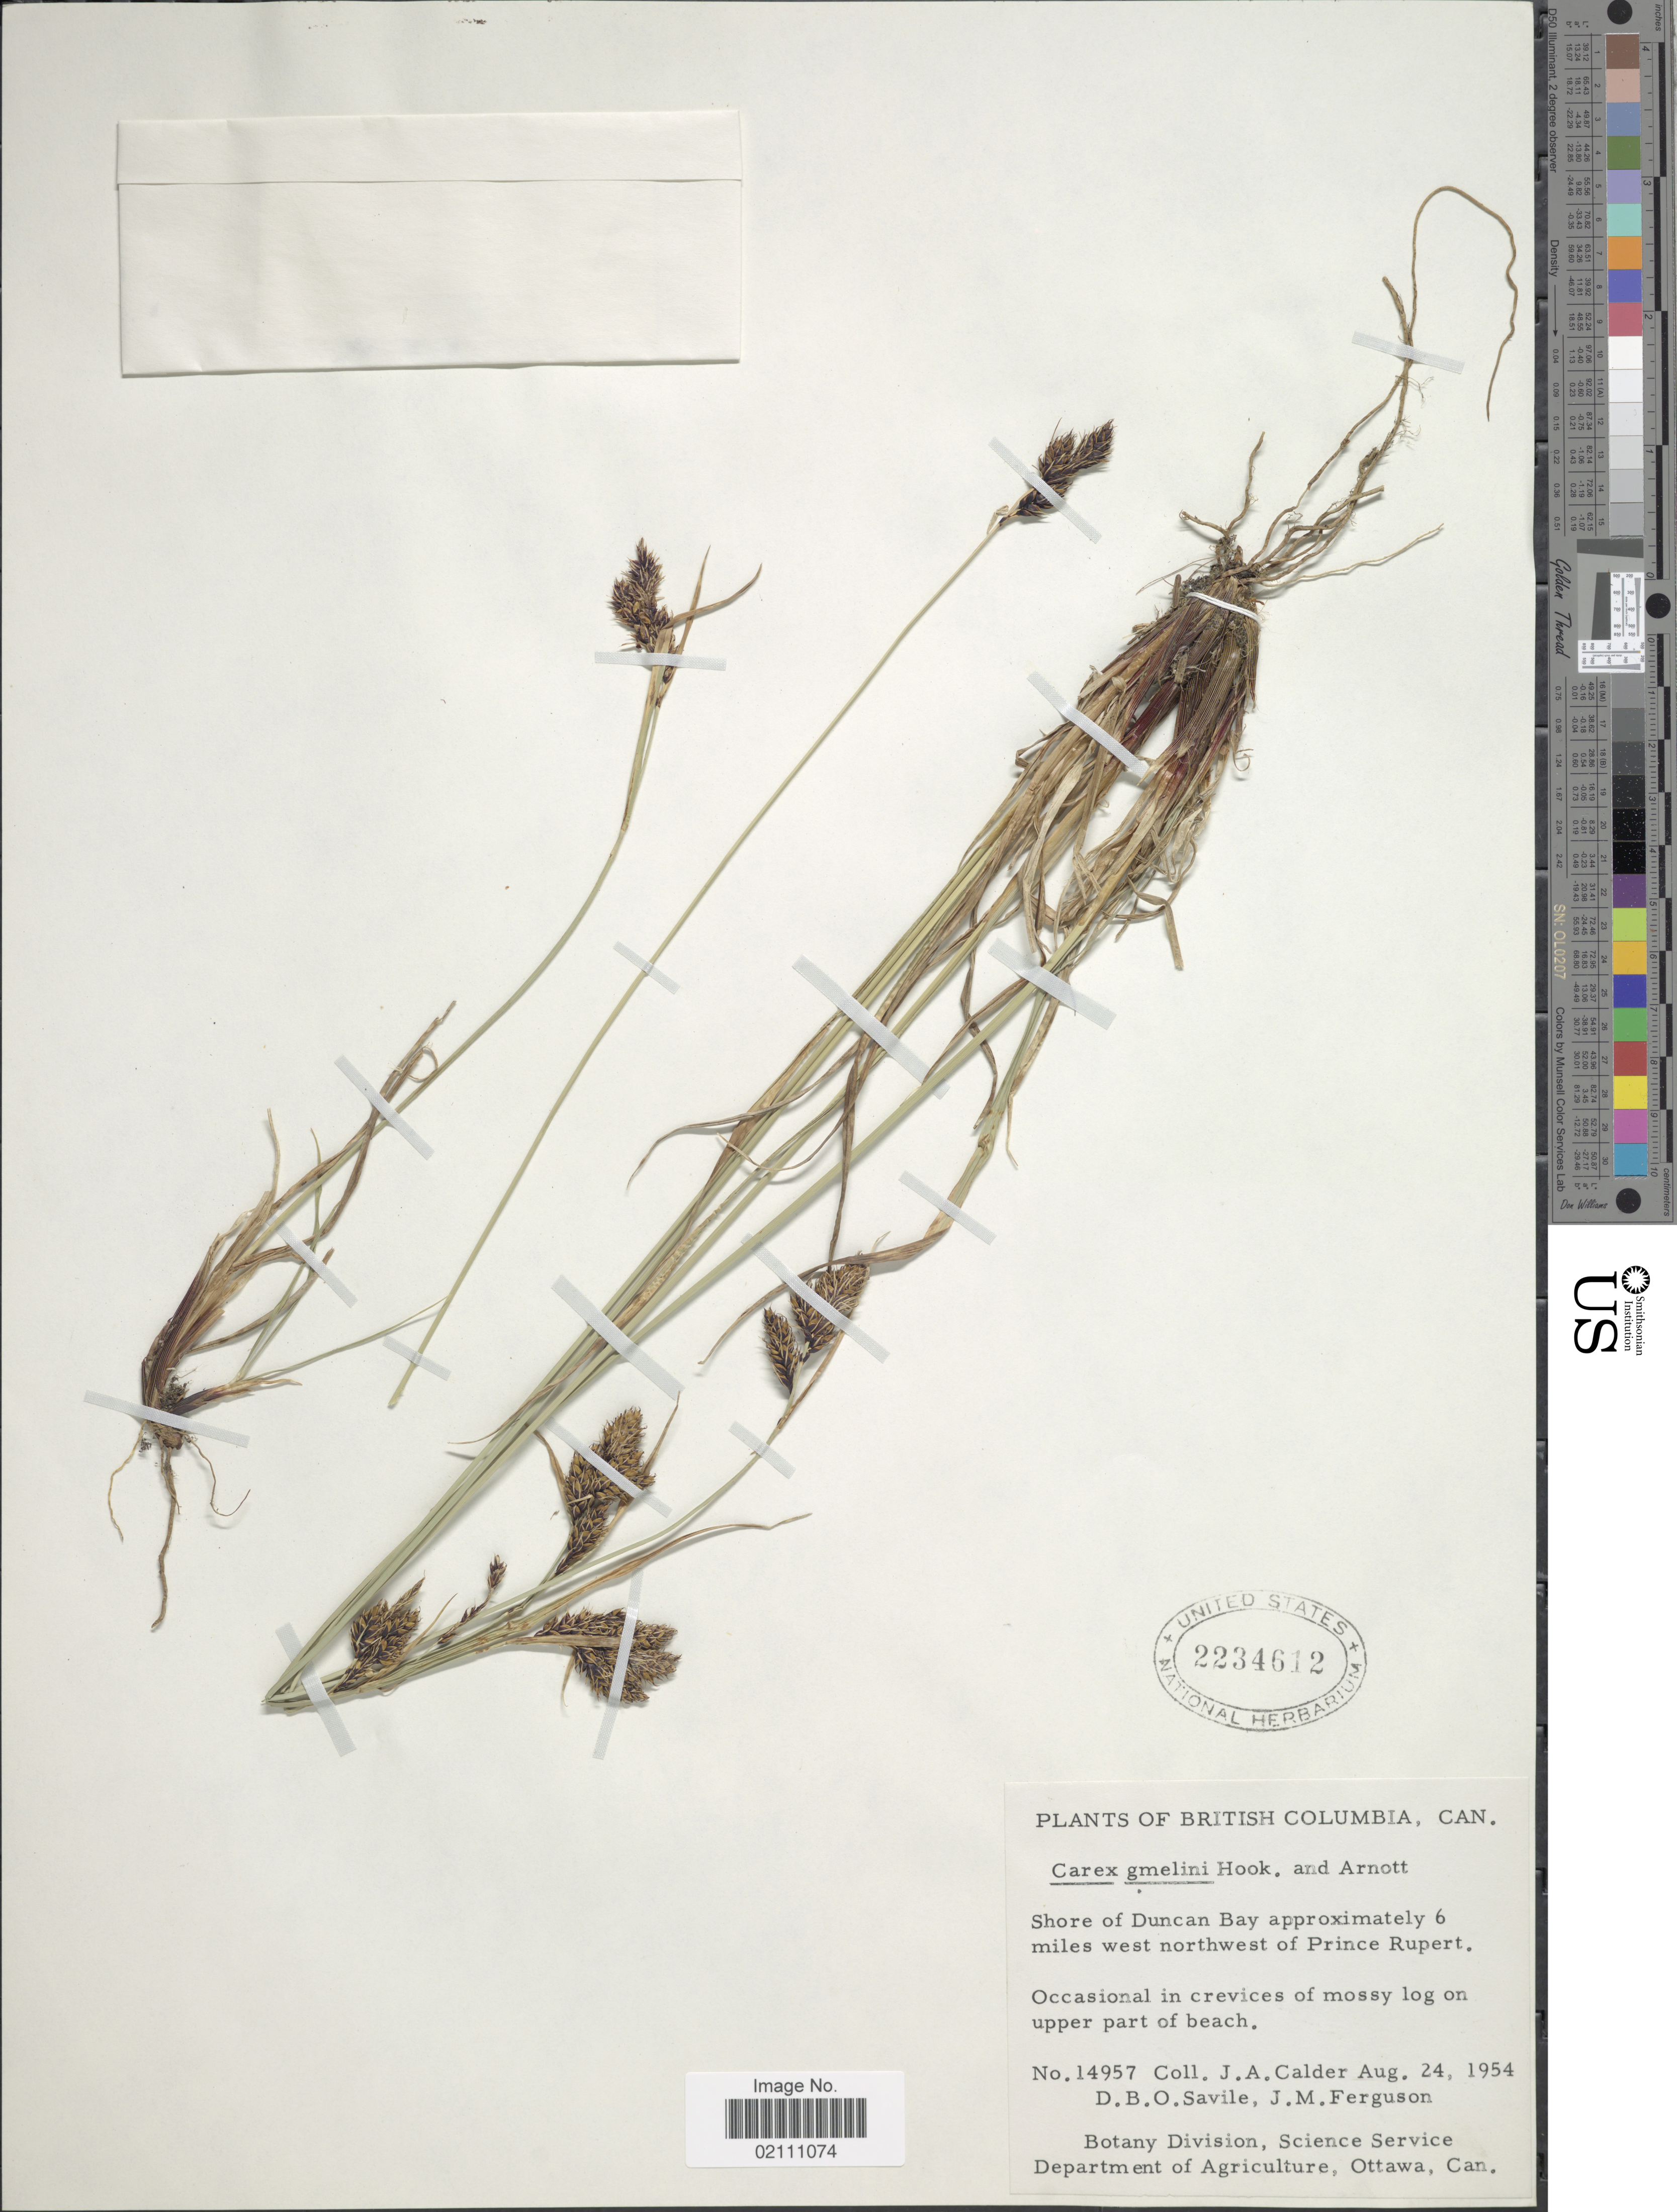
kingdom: Plantae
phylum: Tracheophyta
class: Liliopsida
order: Poales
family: Cyperaceae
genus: Carex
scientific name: Carex gmelinii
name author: Hook. & Arn.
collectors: J. A. Calder, D. Savile & J. M. Ferguson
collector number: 14957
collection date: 1954-08-24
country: Canada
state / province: British Columbia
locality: Shore of Duncan Bay approximately 6 miles west northwest of Prince Rupert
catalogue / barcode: US 2234612